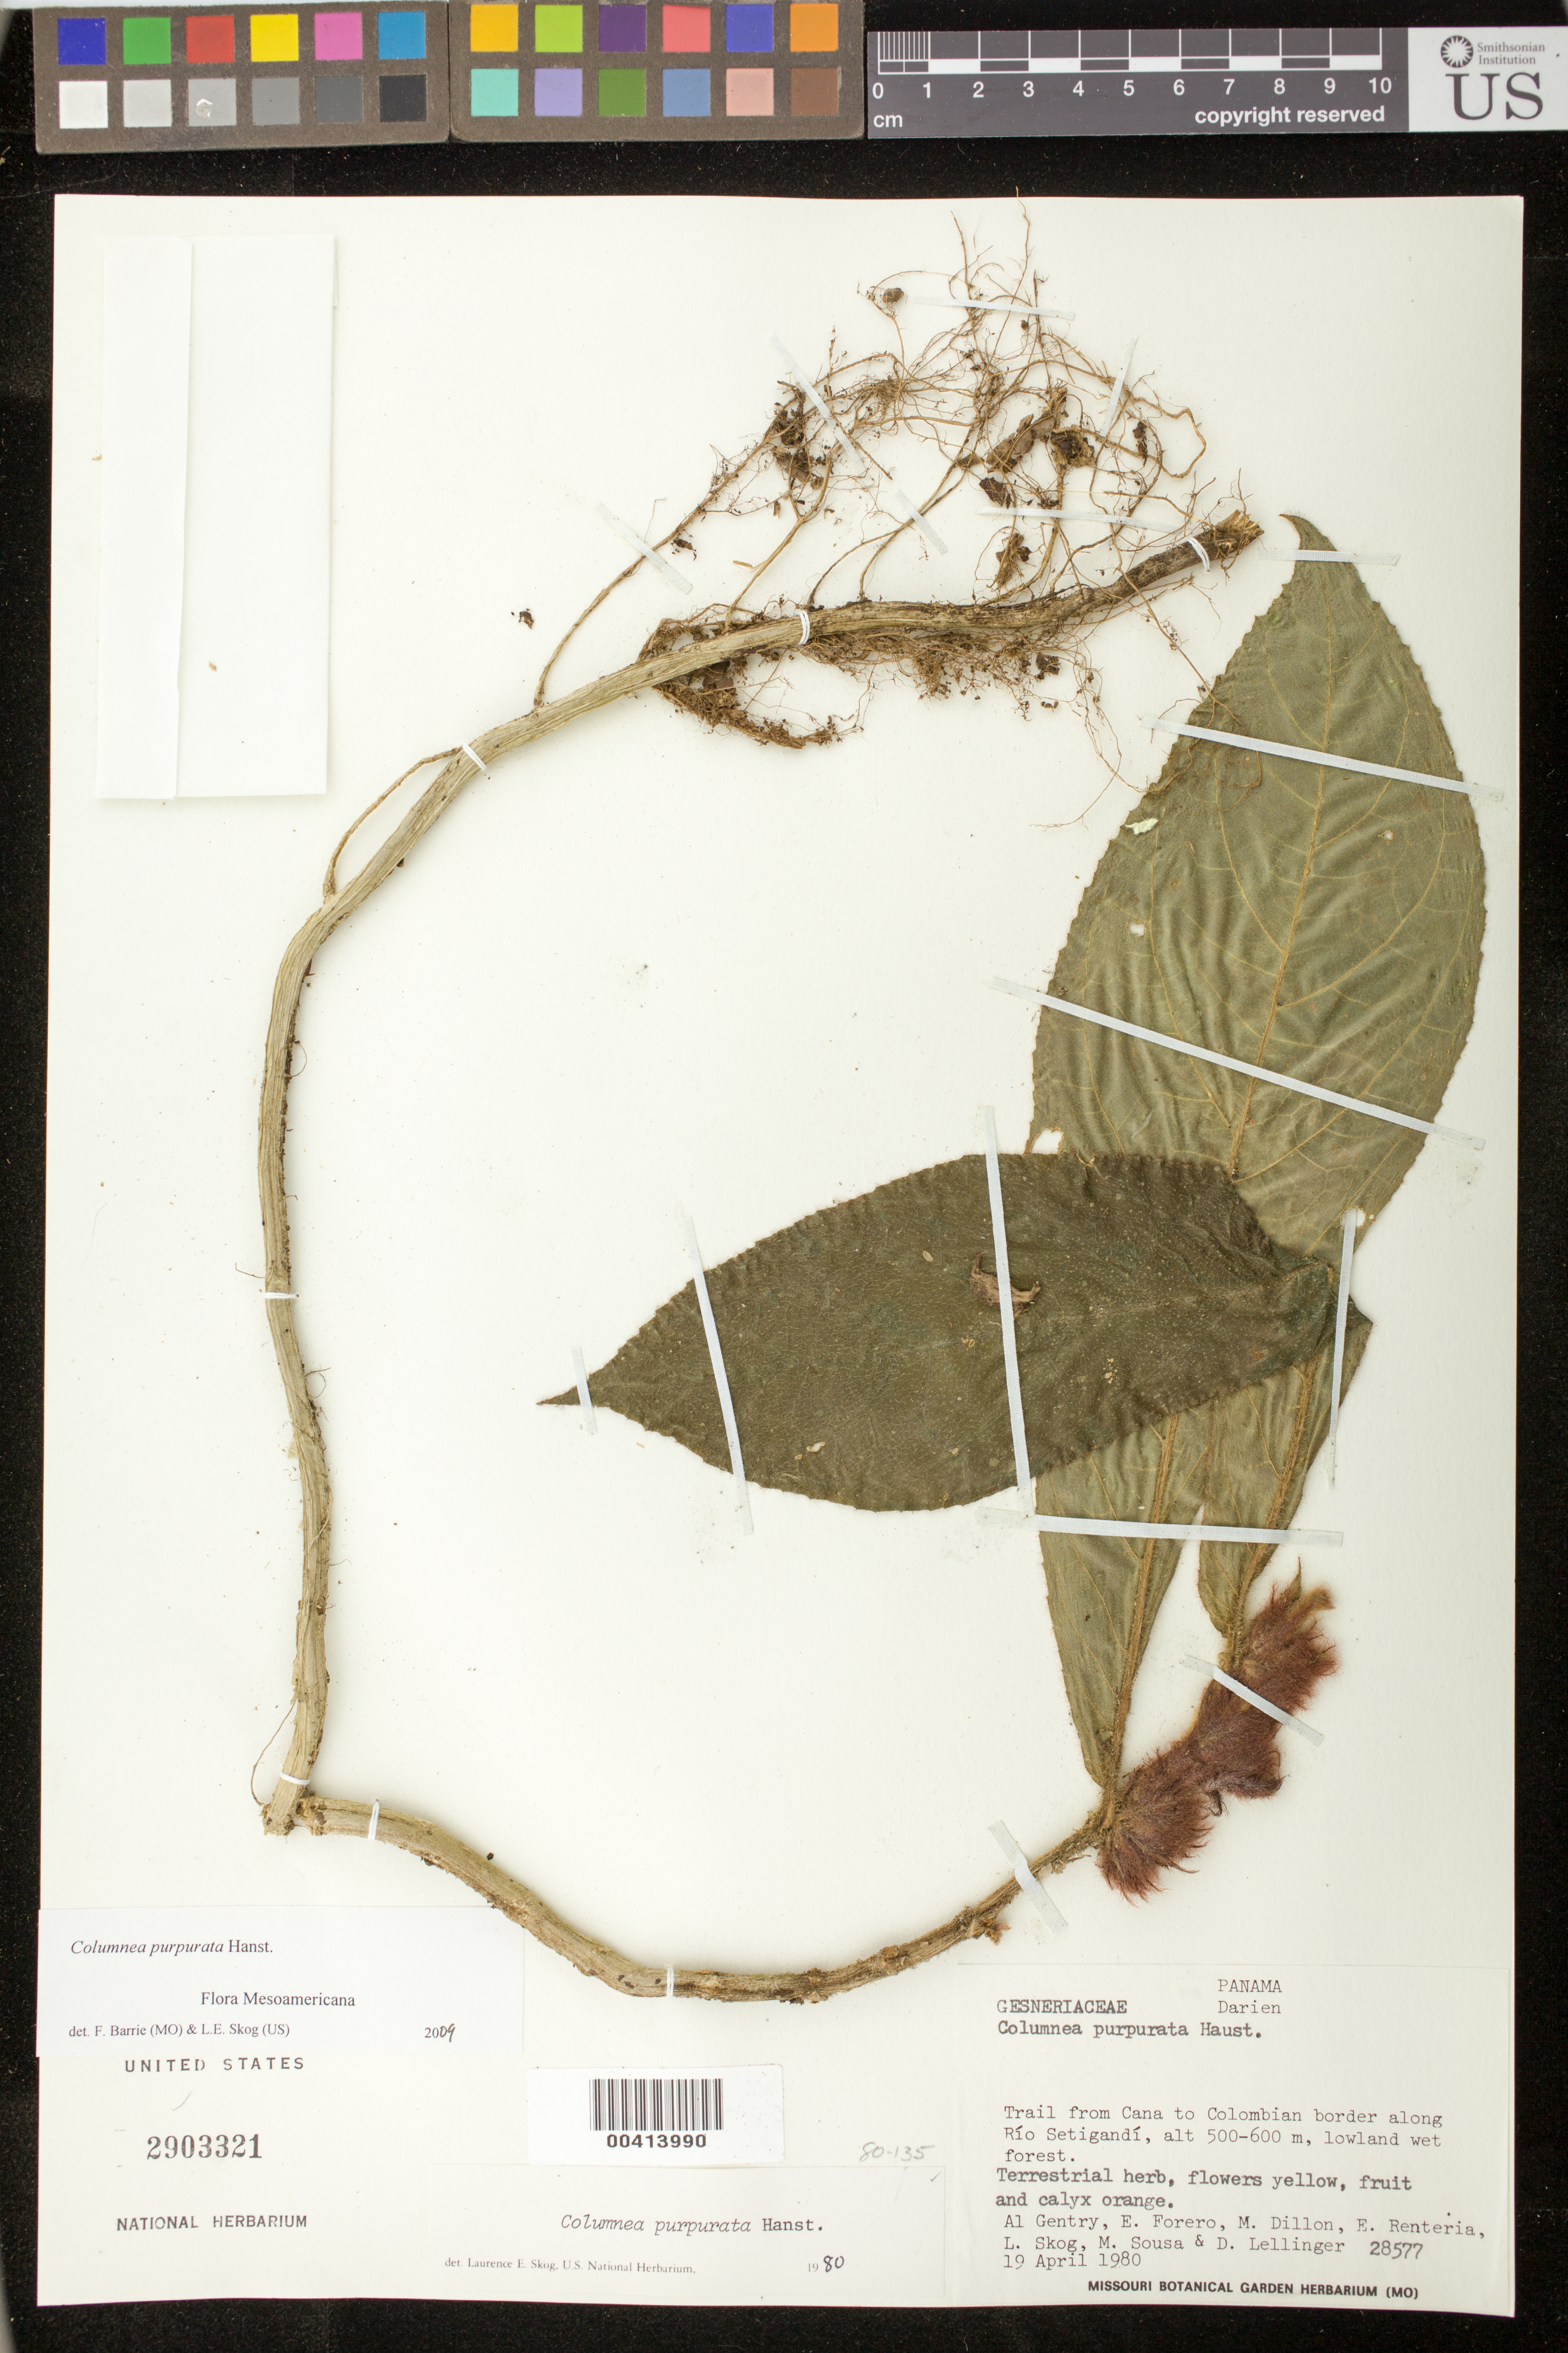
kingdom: Plantae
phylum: Tracheophyta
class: Magnoliopsida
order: Lamiales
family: Gesneriaceae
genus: Columnea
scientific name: Columnea purpurata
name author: Hanst.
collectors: A. H. Gentry, E. Forero, M. O. Dillon, E. Renteria, L. E. Skog, M. Sousa & D. B. Lellinger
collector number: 28577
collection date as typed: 19 Apr 1980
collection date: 1980-04-19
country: Panama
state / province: Darién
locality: From Cana to Colombian border along Rio Setigandi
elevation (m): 500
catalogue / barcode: US 2903321